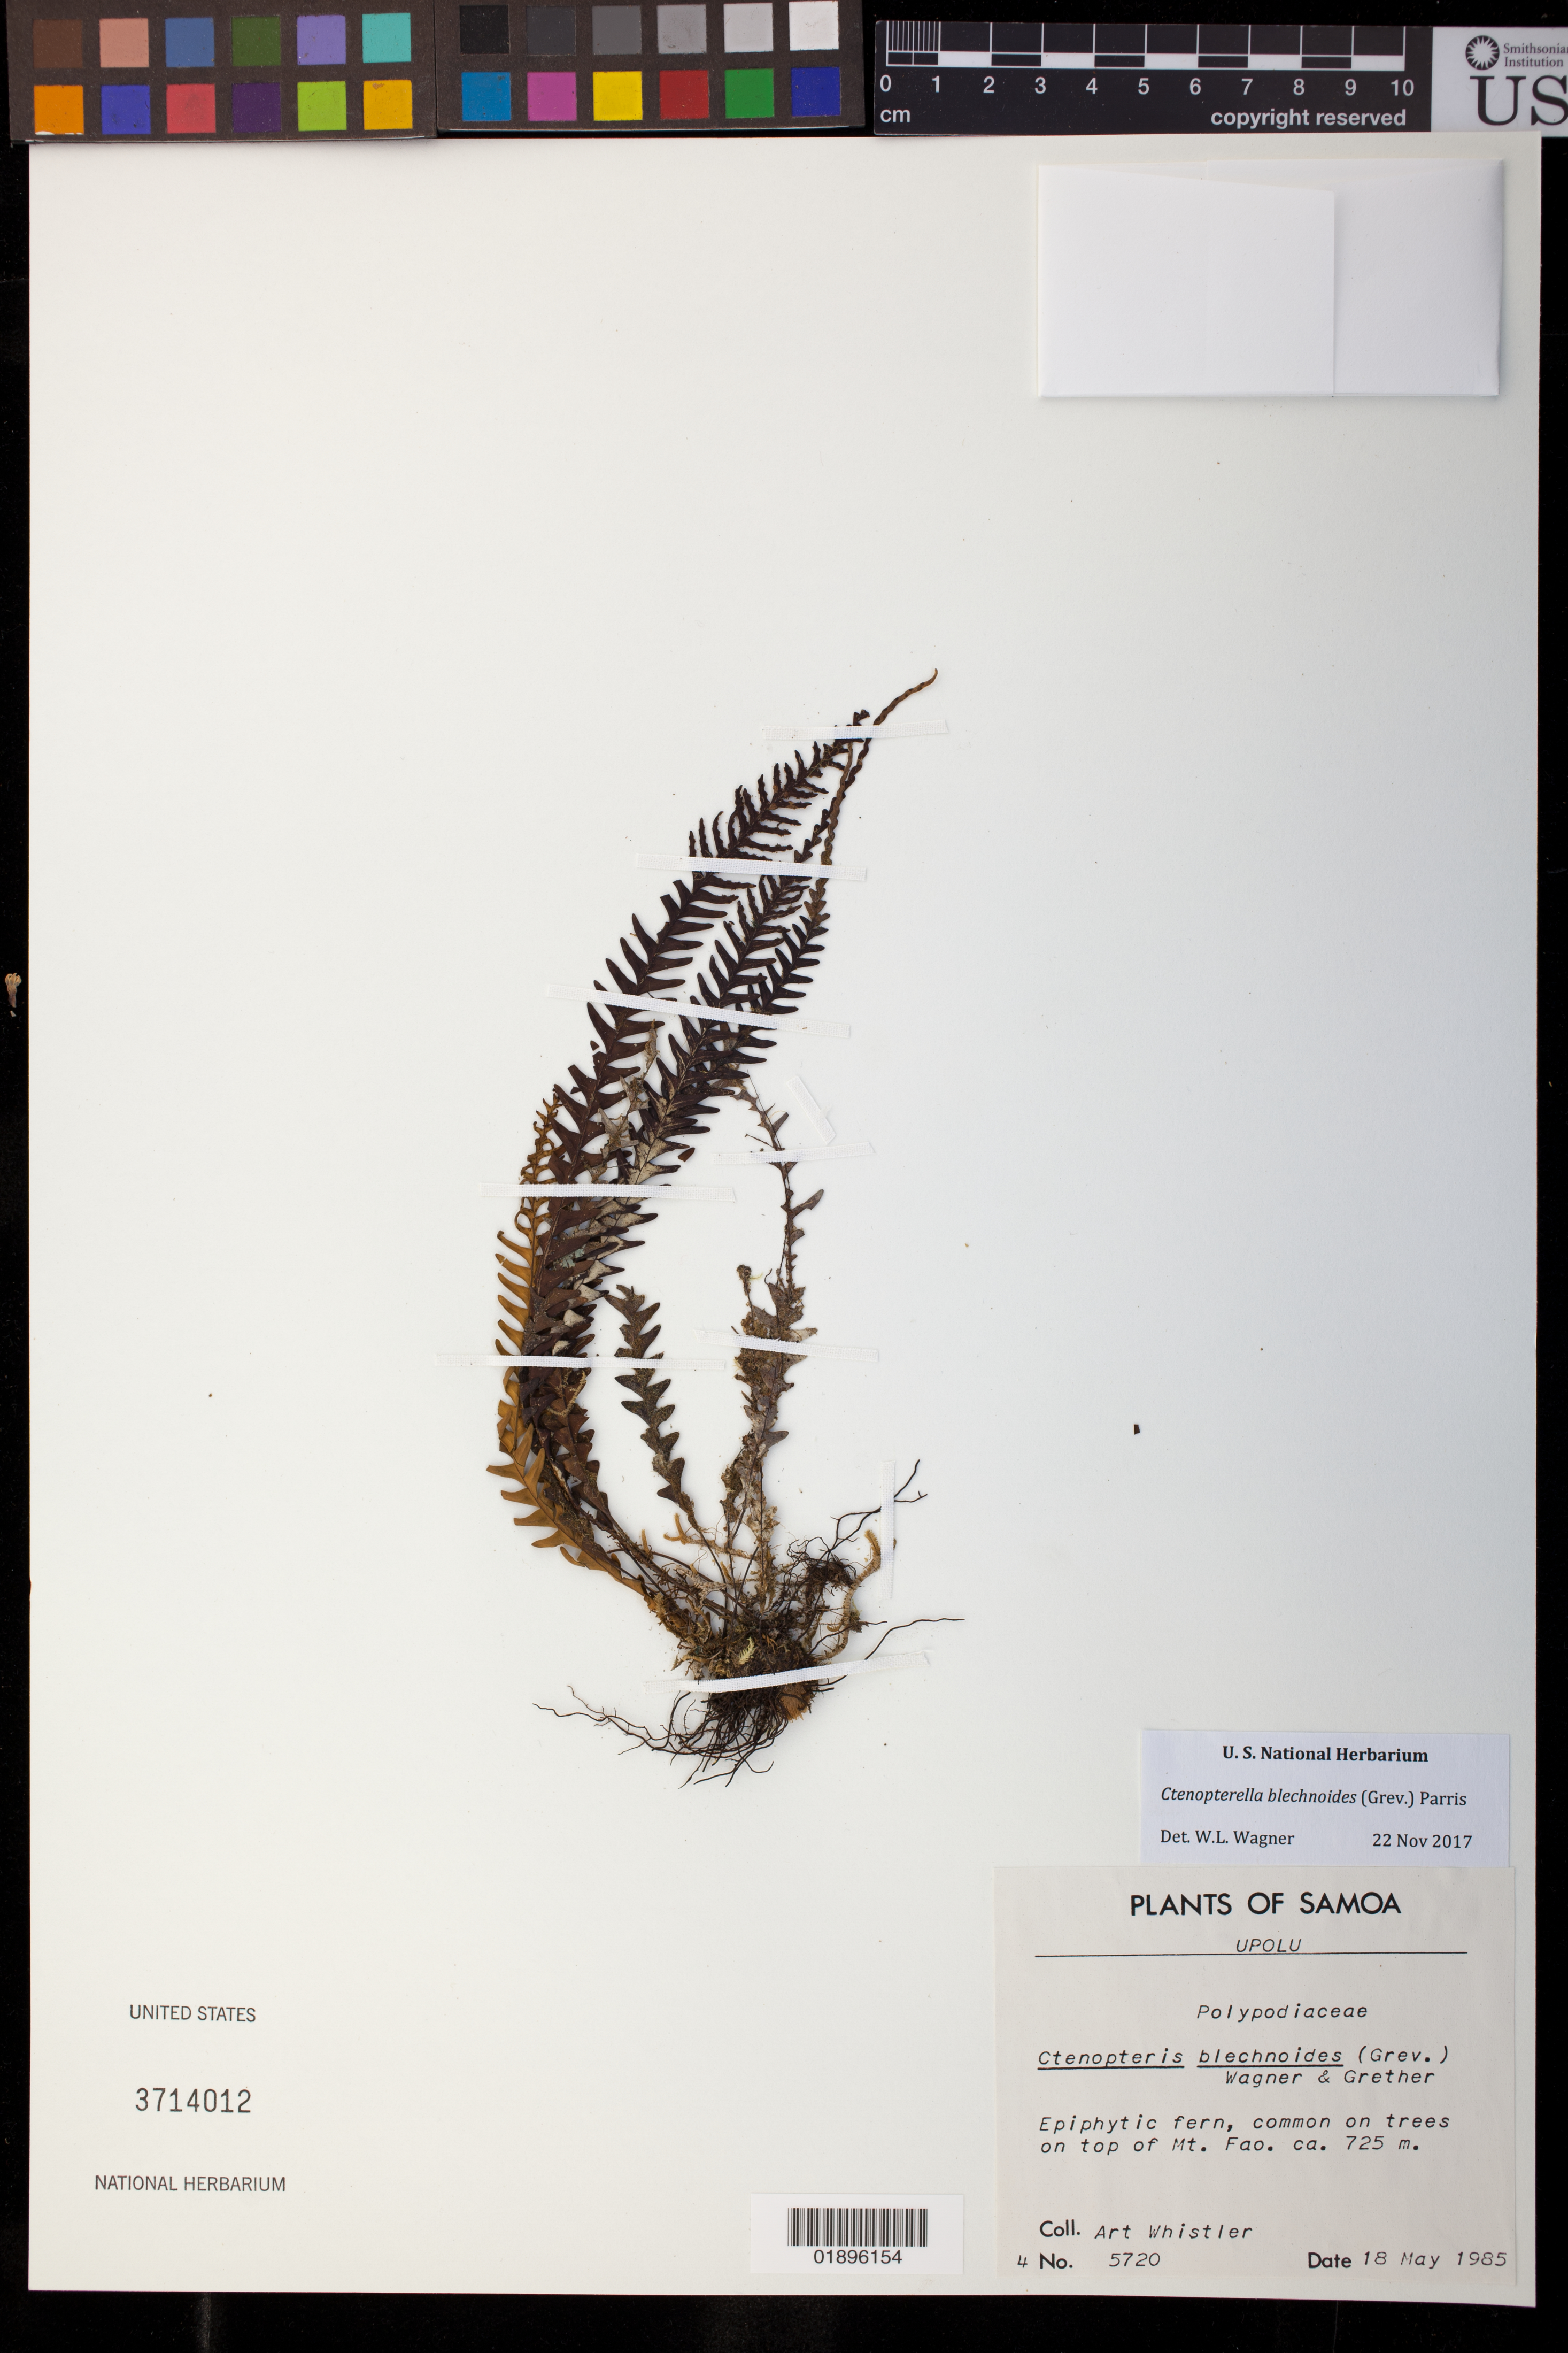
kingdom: Plantae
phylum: Tracheophyta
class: Polypodiopsida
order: Polypodiales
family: Polypodiaceae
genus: Ctenopterella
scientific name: Ctenopterella blechnoides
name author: (Grev.) Parris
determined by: Wagner, W. L., (BOT), Smithsonian Institution - National Museum of Natural History (UNITED STATES)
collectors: A. Whistler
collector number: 5720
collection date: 1985-05-18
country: Samoa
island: Upolu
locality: Samoa, Upolu, in trees on top of Mt. Fao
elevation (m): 725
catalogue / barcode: US 3714012